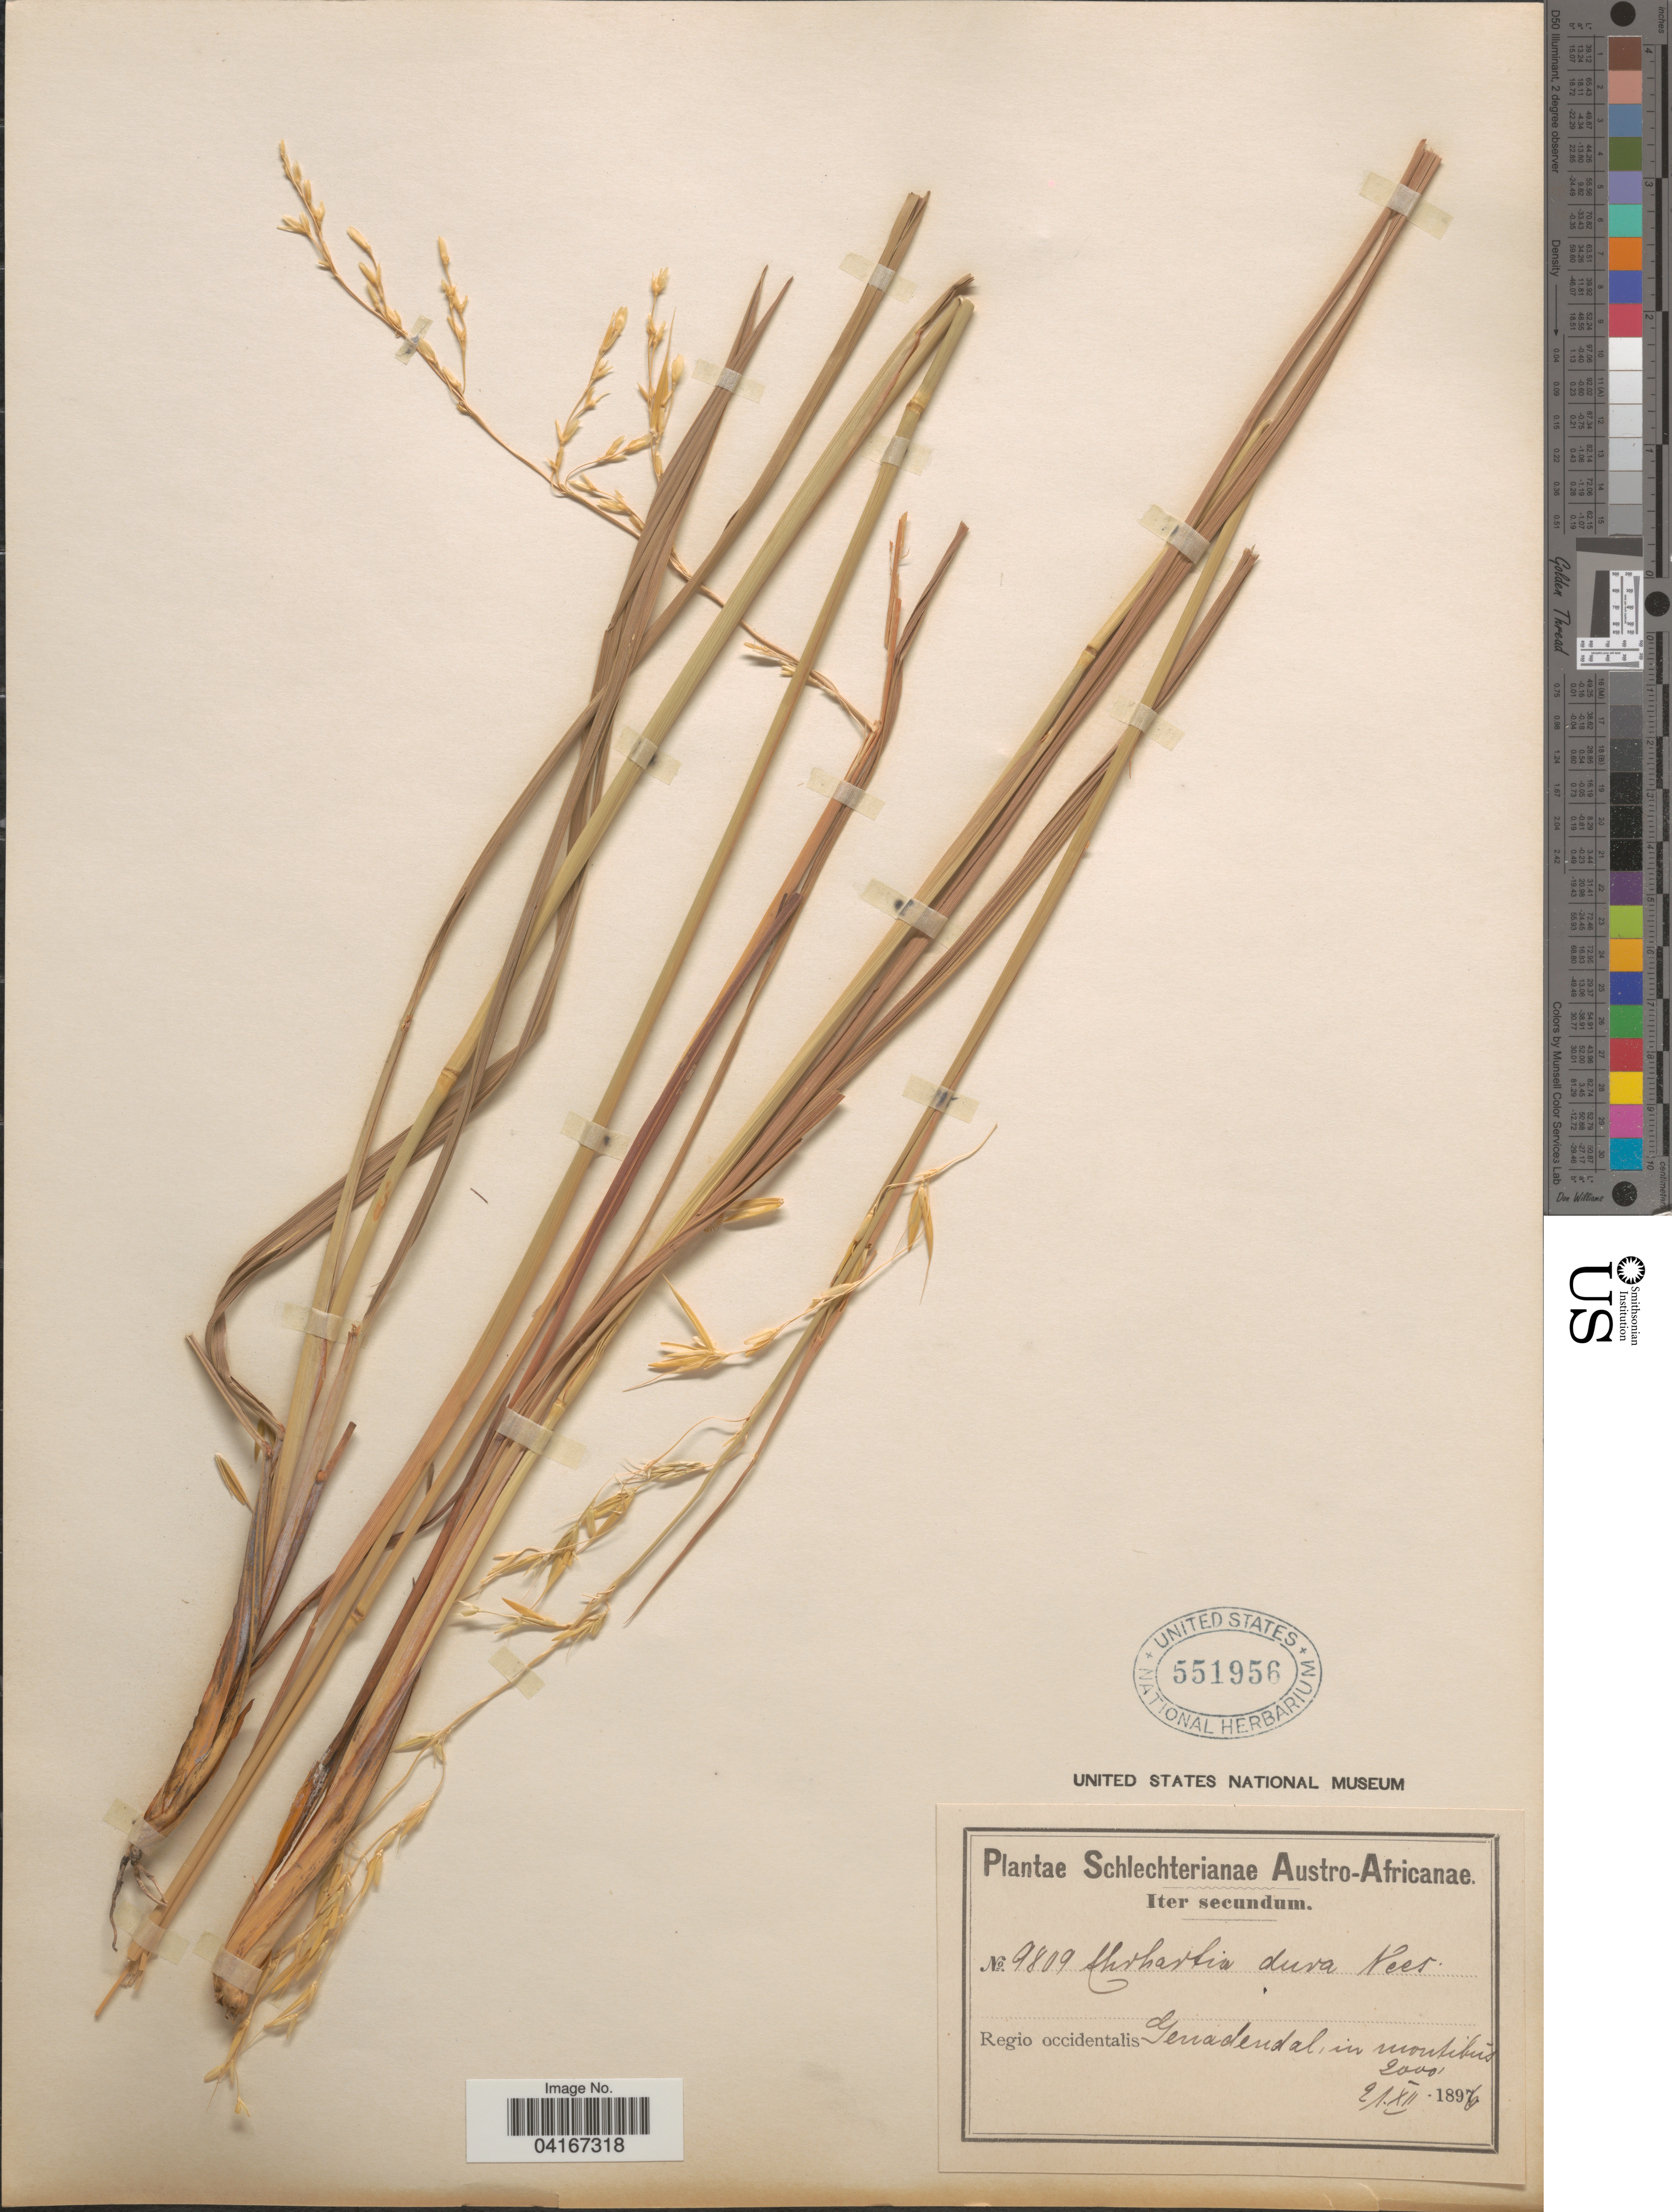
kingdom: Plantae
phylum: Tracheophyta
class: Liliopsida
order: Poales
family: Poaceae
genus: Ehrharta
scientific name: Ehrharta dura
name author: Nees ex Trin.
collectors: Schlechter, --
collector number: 9809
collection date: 1896-12-21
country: South Africa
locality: Austro-Africanae. Iter secundum. Regio occidentalis Genadendal, in montibus.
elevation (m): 610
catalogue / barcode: US 551956